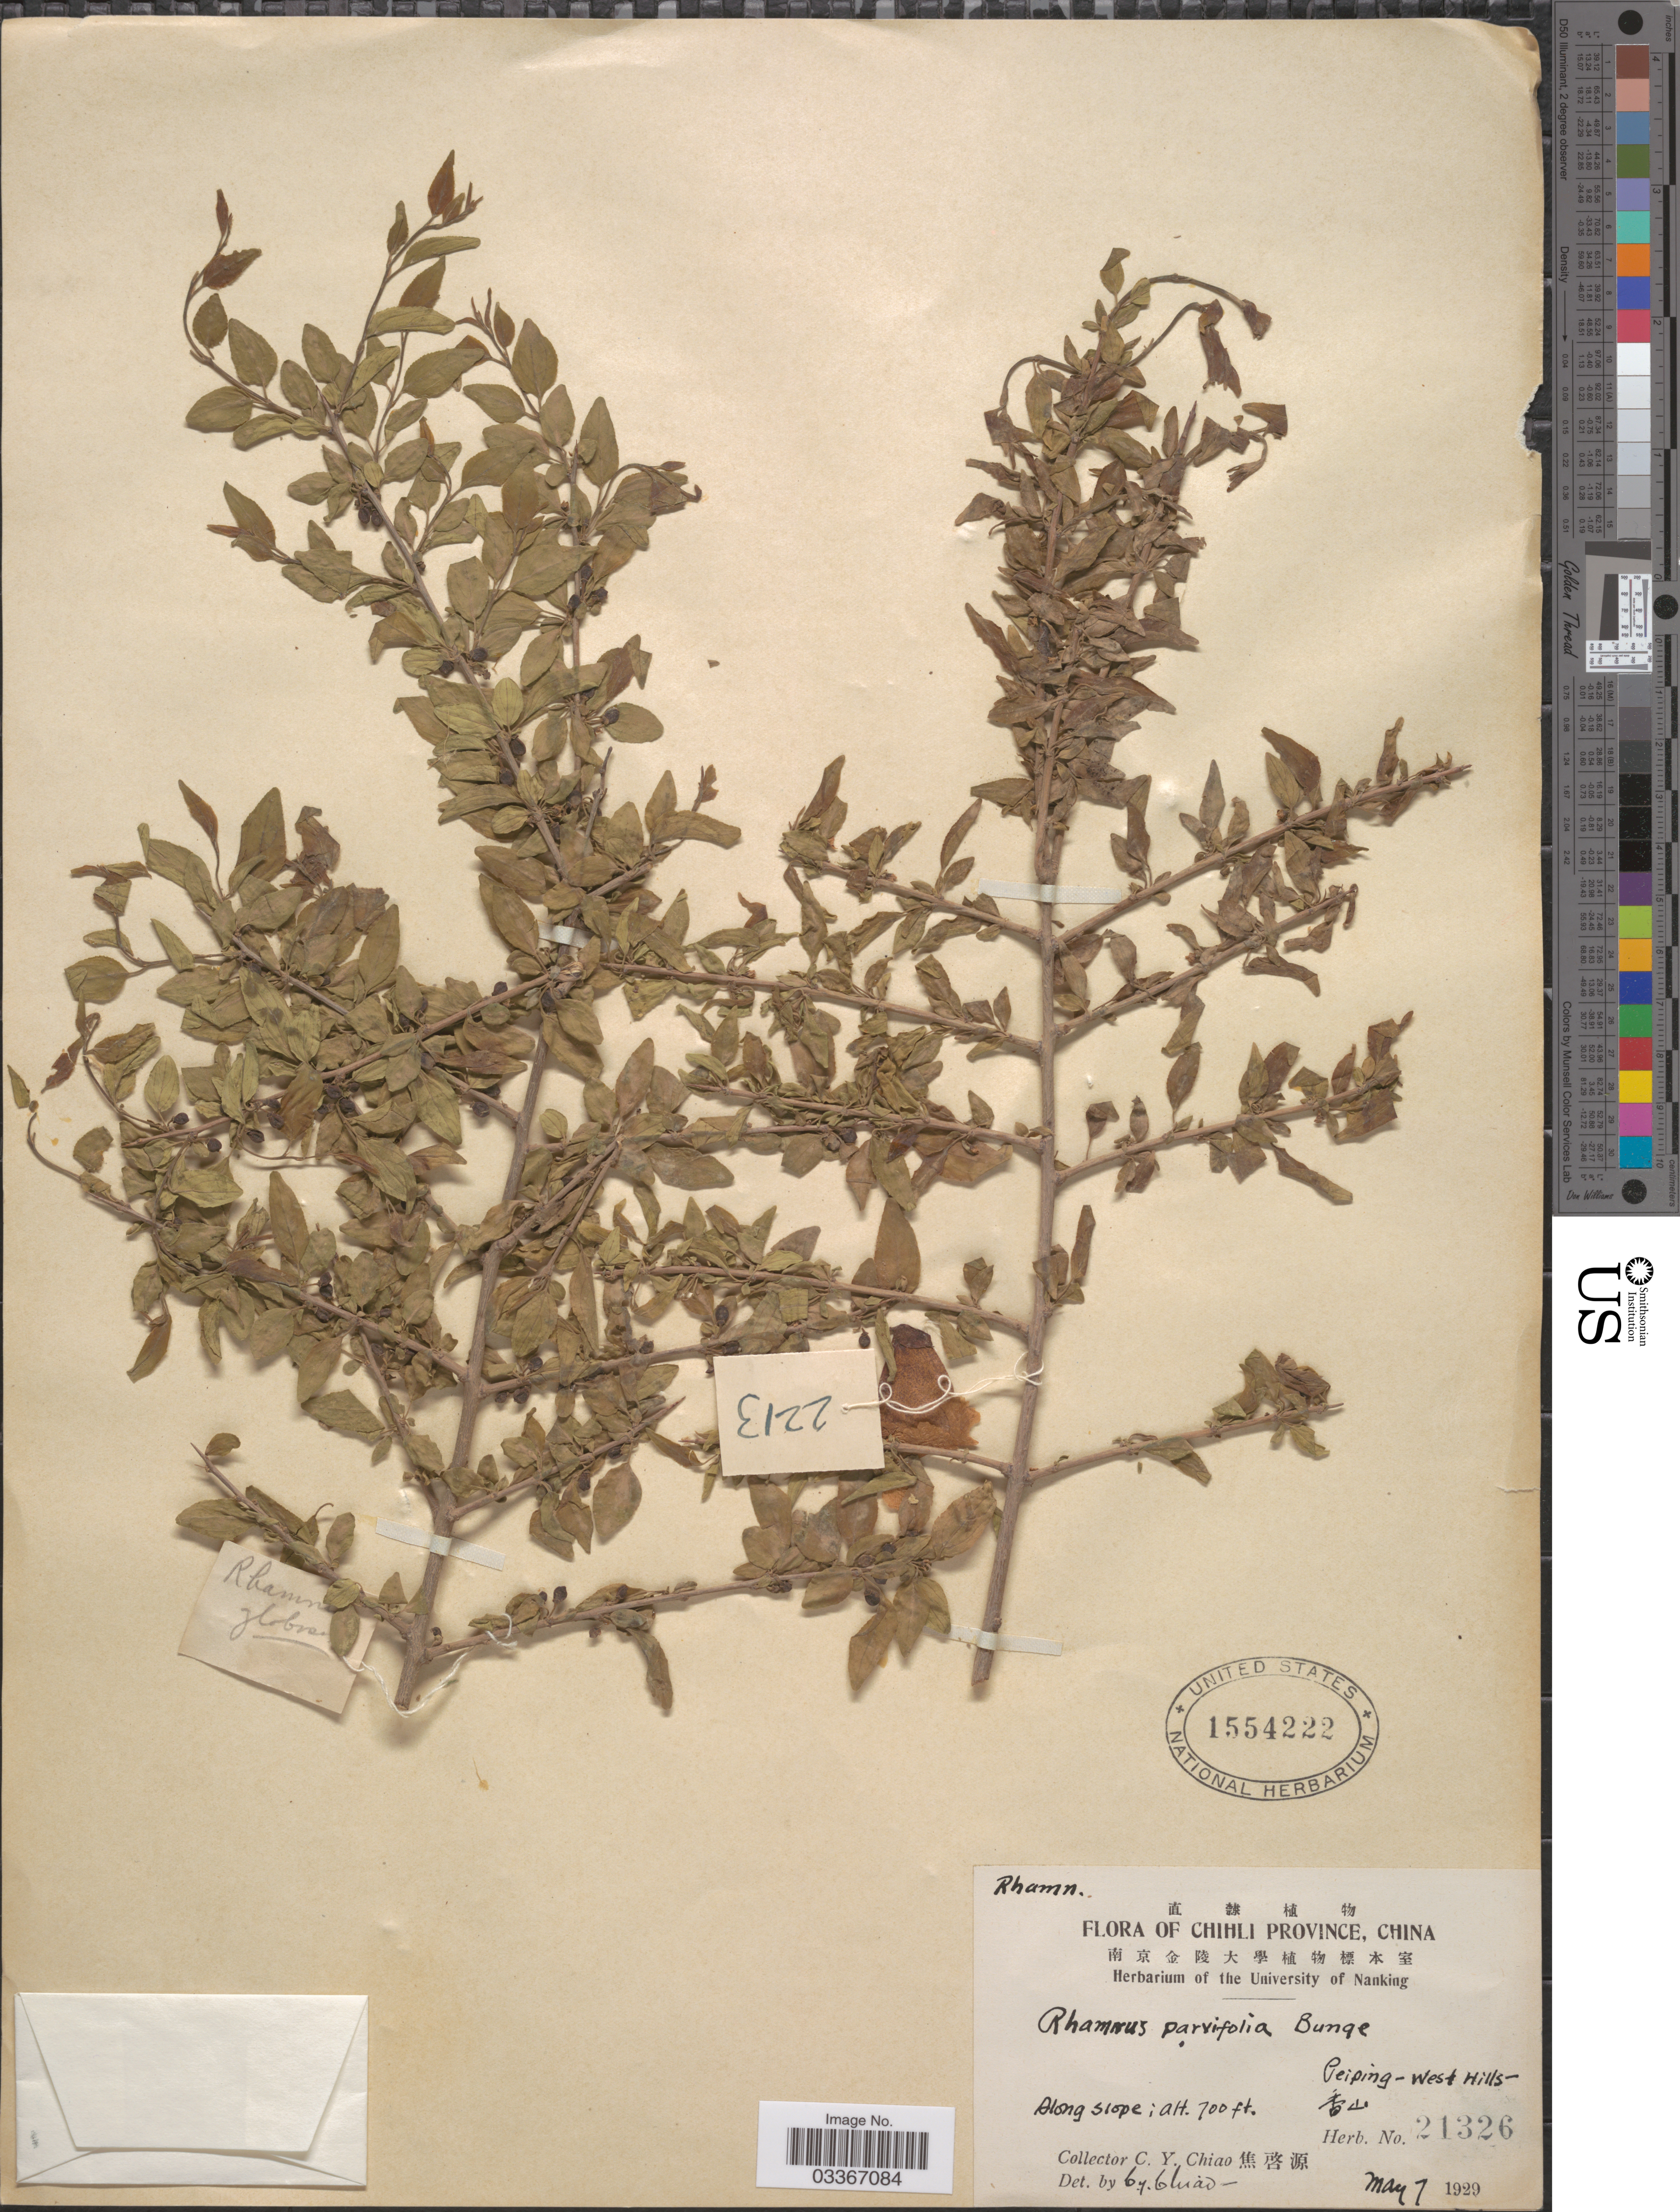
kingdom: Plantae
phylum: Tracheophyta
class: Magnoliopsida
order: Rosales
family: Rhamnaceae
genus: Rhamnus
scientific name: Rhamnus parvifolia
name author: Bunge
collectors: C. Y. Chiao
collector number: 21326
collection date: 1929-05-07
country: China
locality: Chihli Province. Peiping - West Hills - X.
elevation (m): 213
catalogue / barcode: US 1554222